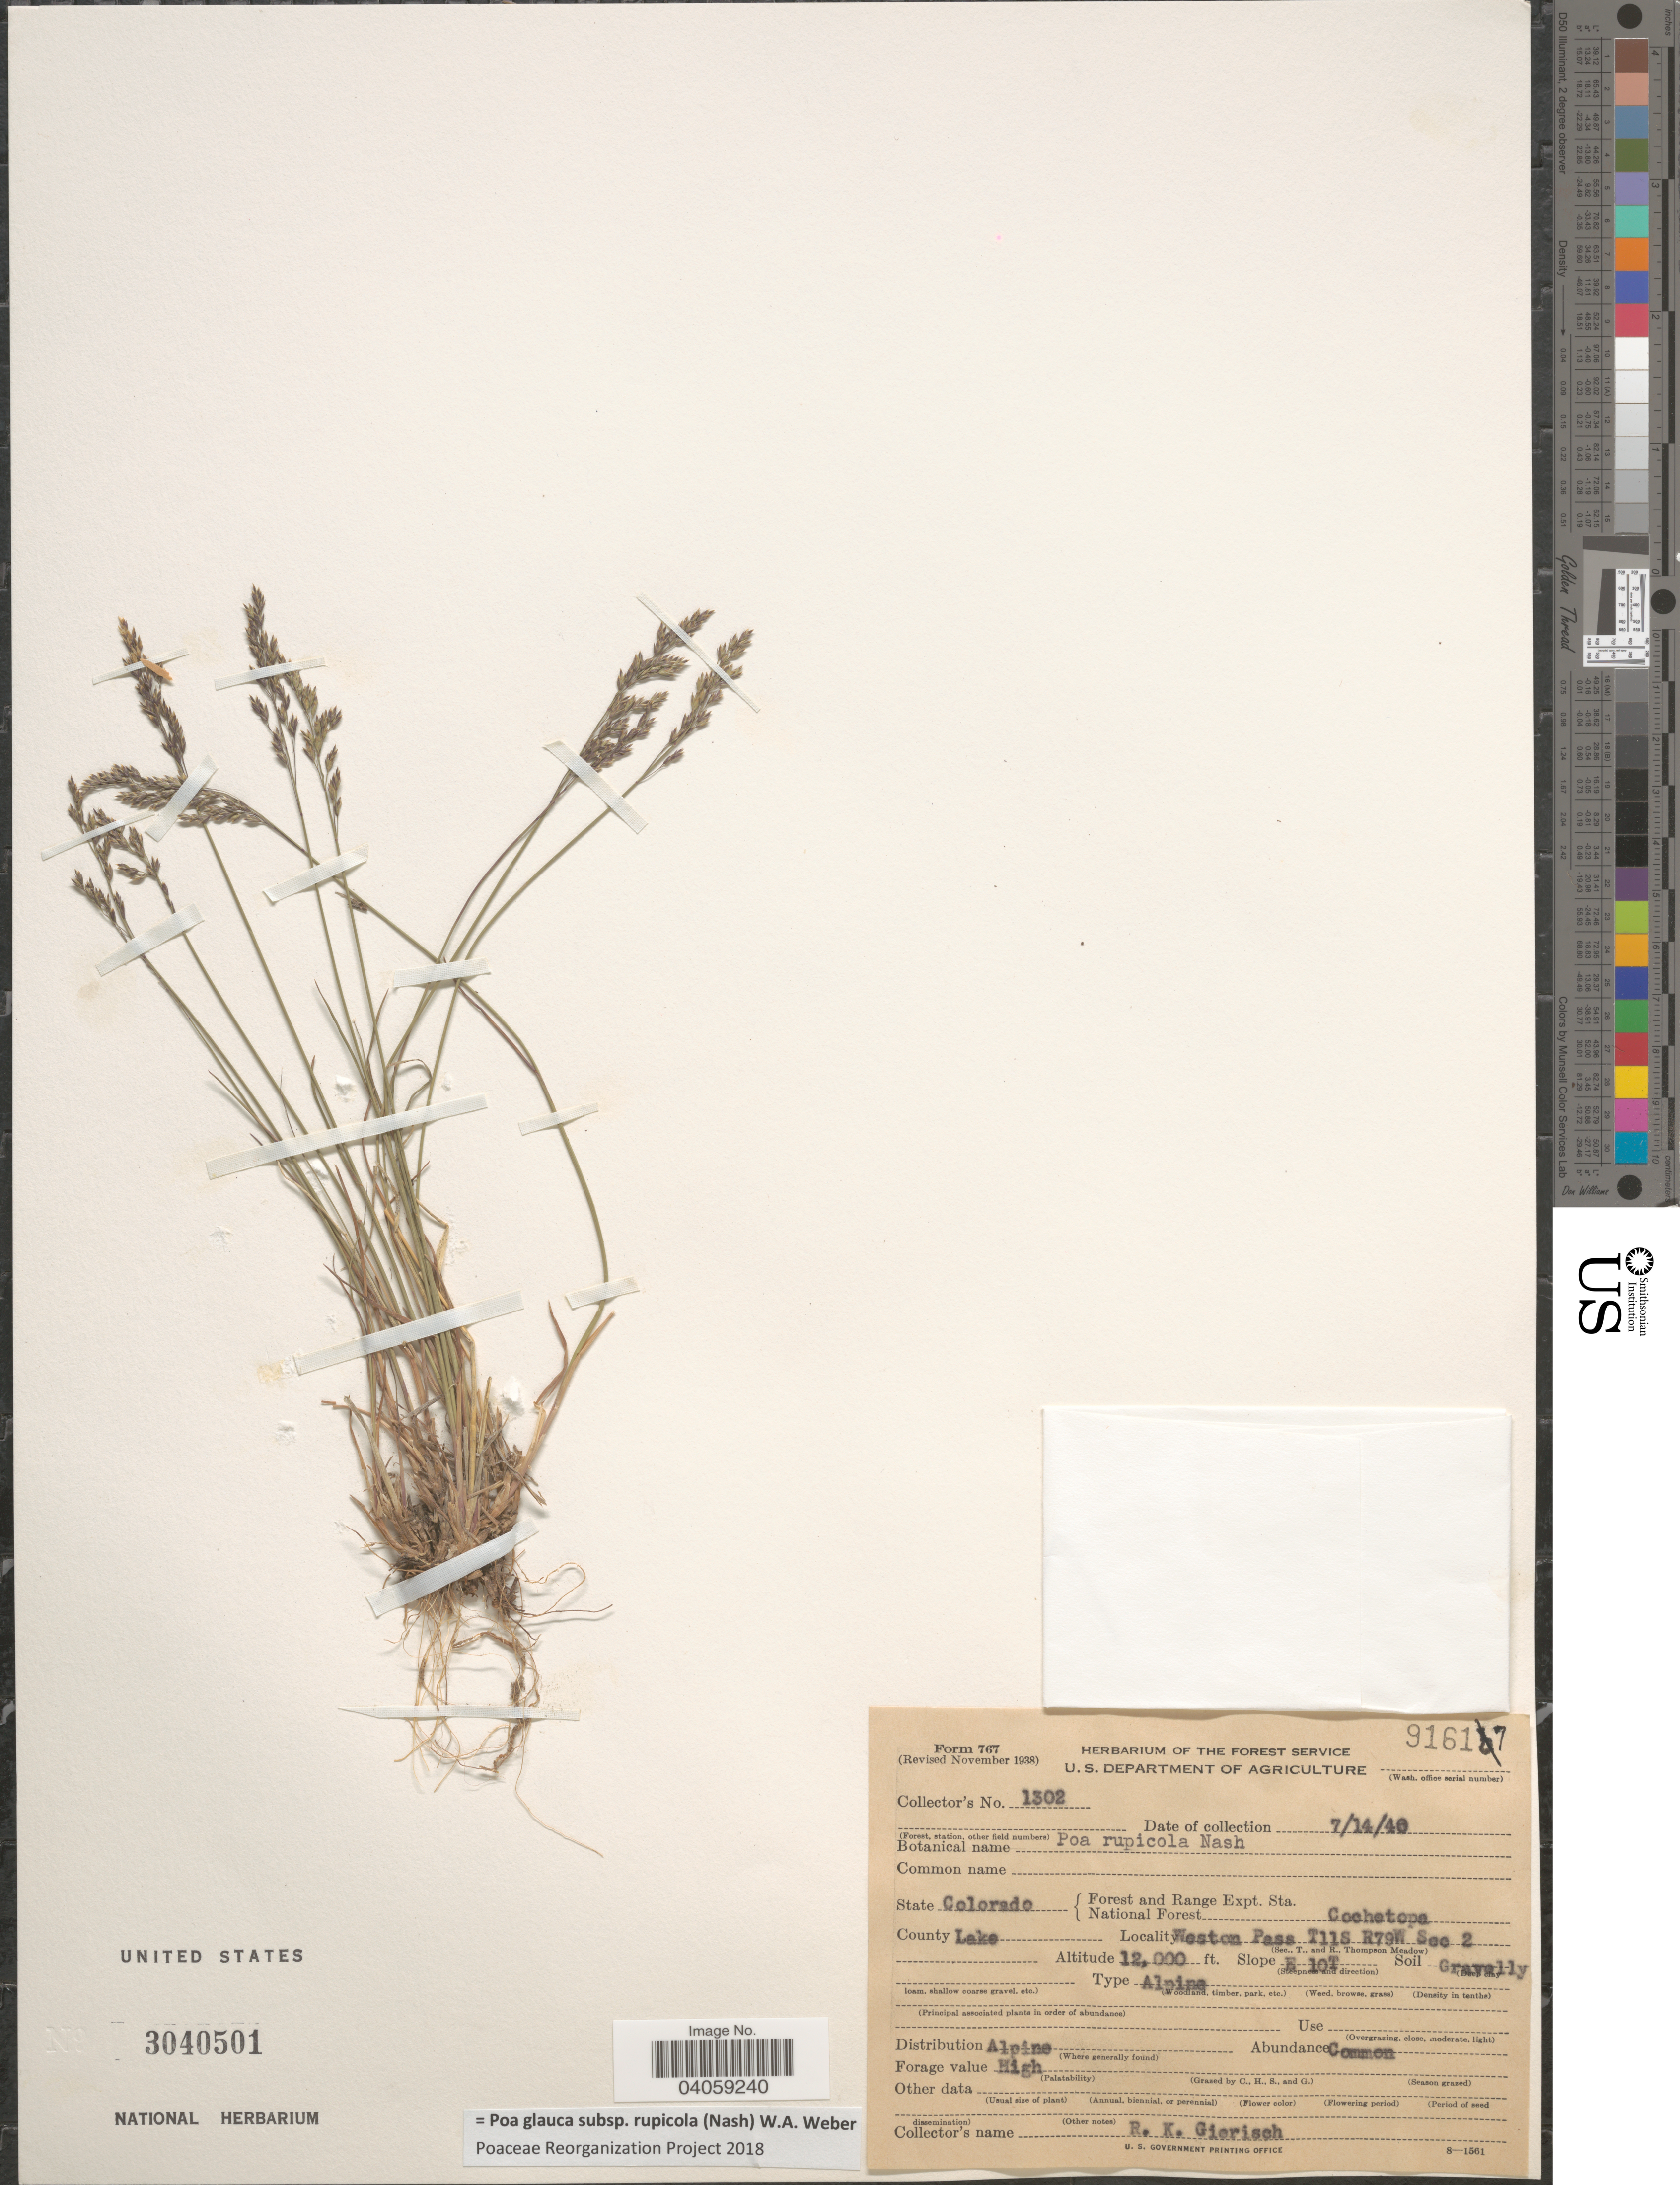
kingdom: Plantae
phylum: Tracheophyta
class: Liliopsida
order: Poales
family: Poaceae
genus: Poa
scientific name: Poa glauca subsp. rupicola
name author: (Nash) W.A. Weber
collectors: R. Gierisch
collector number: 1302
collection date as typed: Transcribed d/m/y: 14/7/40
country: United States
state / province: Colorado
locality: Forest and Range Expt. Sta. National Forest Cochetopa. County Lake. Weston Pass T11S R79W Sec 2. Slope E 10T.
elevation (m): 3658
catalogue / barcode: US 3040501